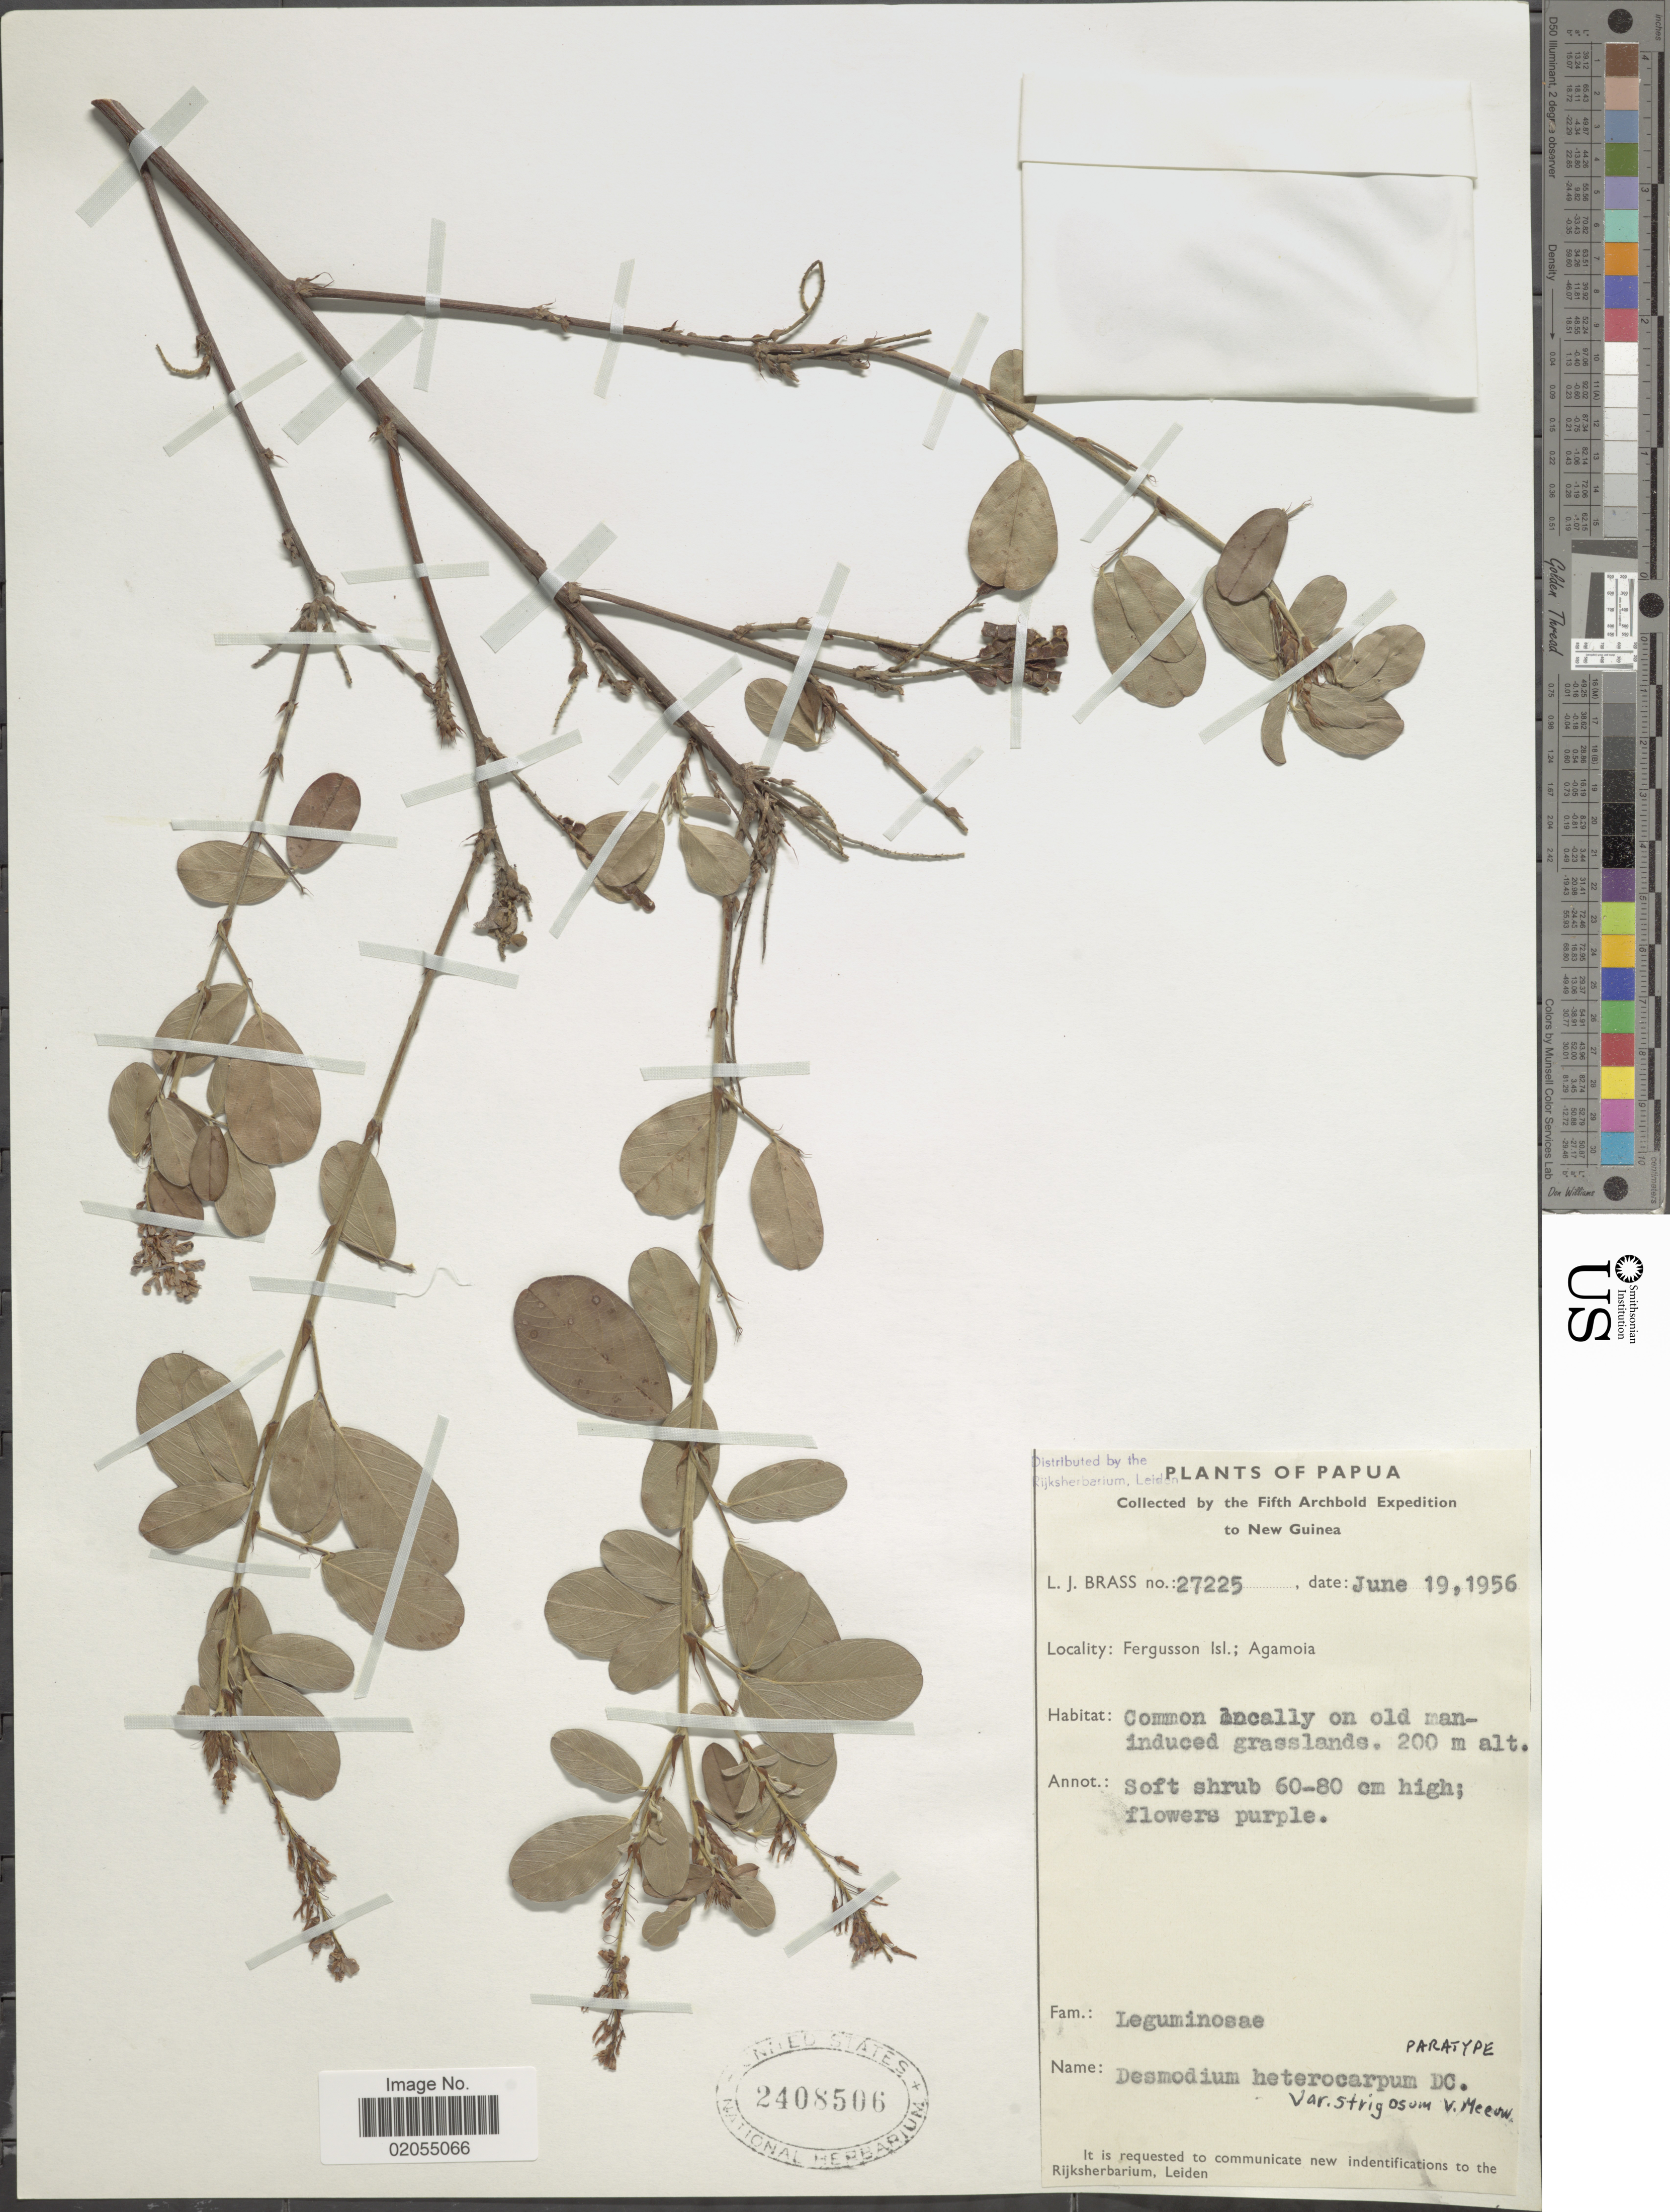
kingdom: Plantae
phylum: Tracheophyta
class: Magnoliopsida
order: Fabales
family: Fabaceae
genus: Grona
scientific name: Grona heterocarpos var. strigosa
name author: (Meeuwen) H. Ohashi & K. Ohashi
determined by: Strong, Mark T., (BOT), Smithsonian Institution - National Museum of Natural History (UNITED STATES)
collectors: L. J. Brass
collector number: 27225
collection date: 1956-06-19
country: Papua New Guinea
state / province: Milne Bay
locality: Fergusson Isl.; Agamoia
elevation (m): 200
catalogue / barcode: US 2408506